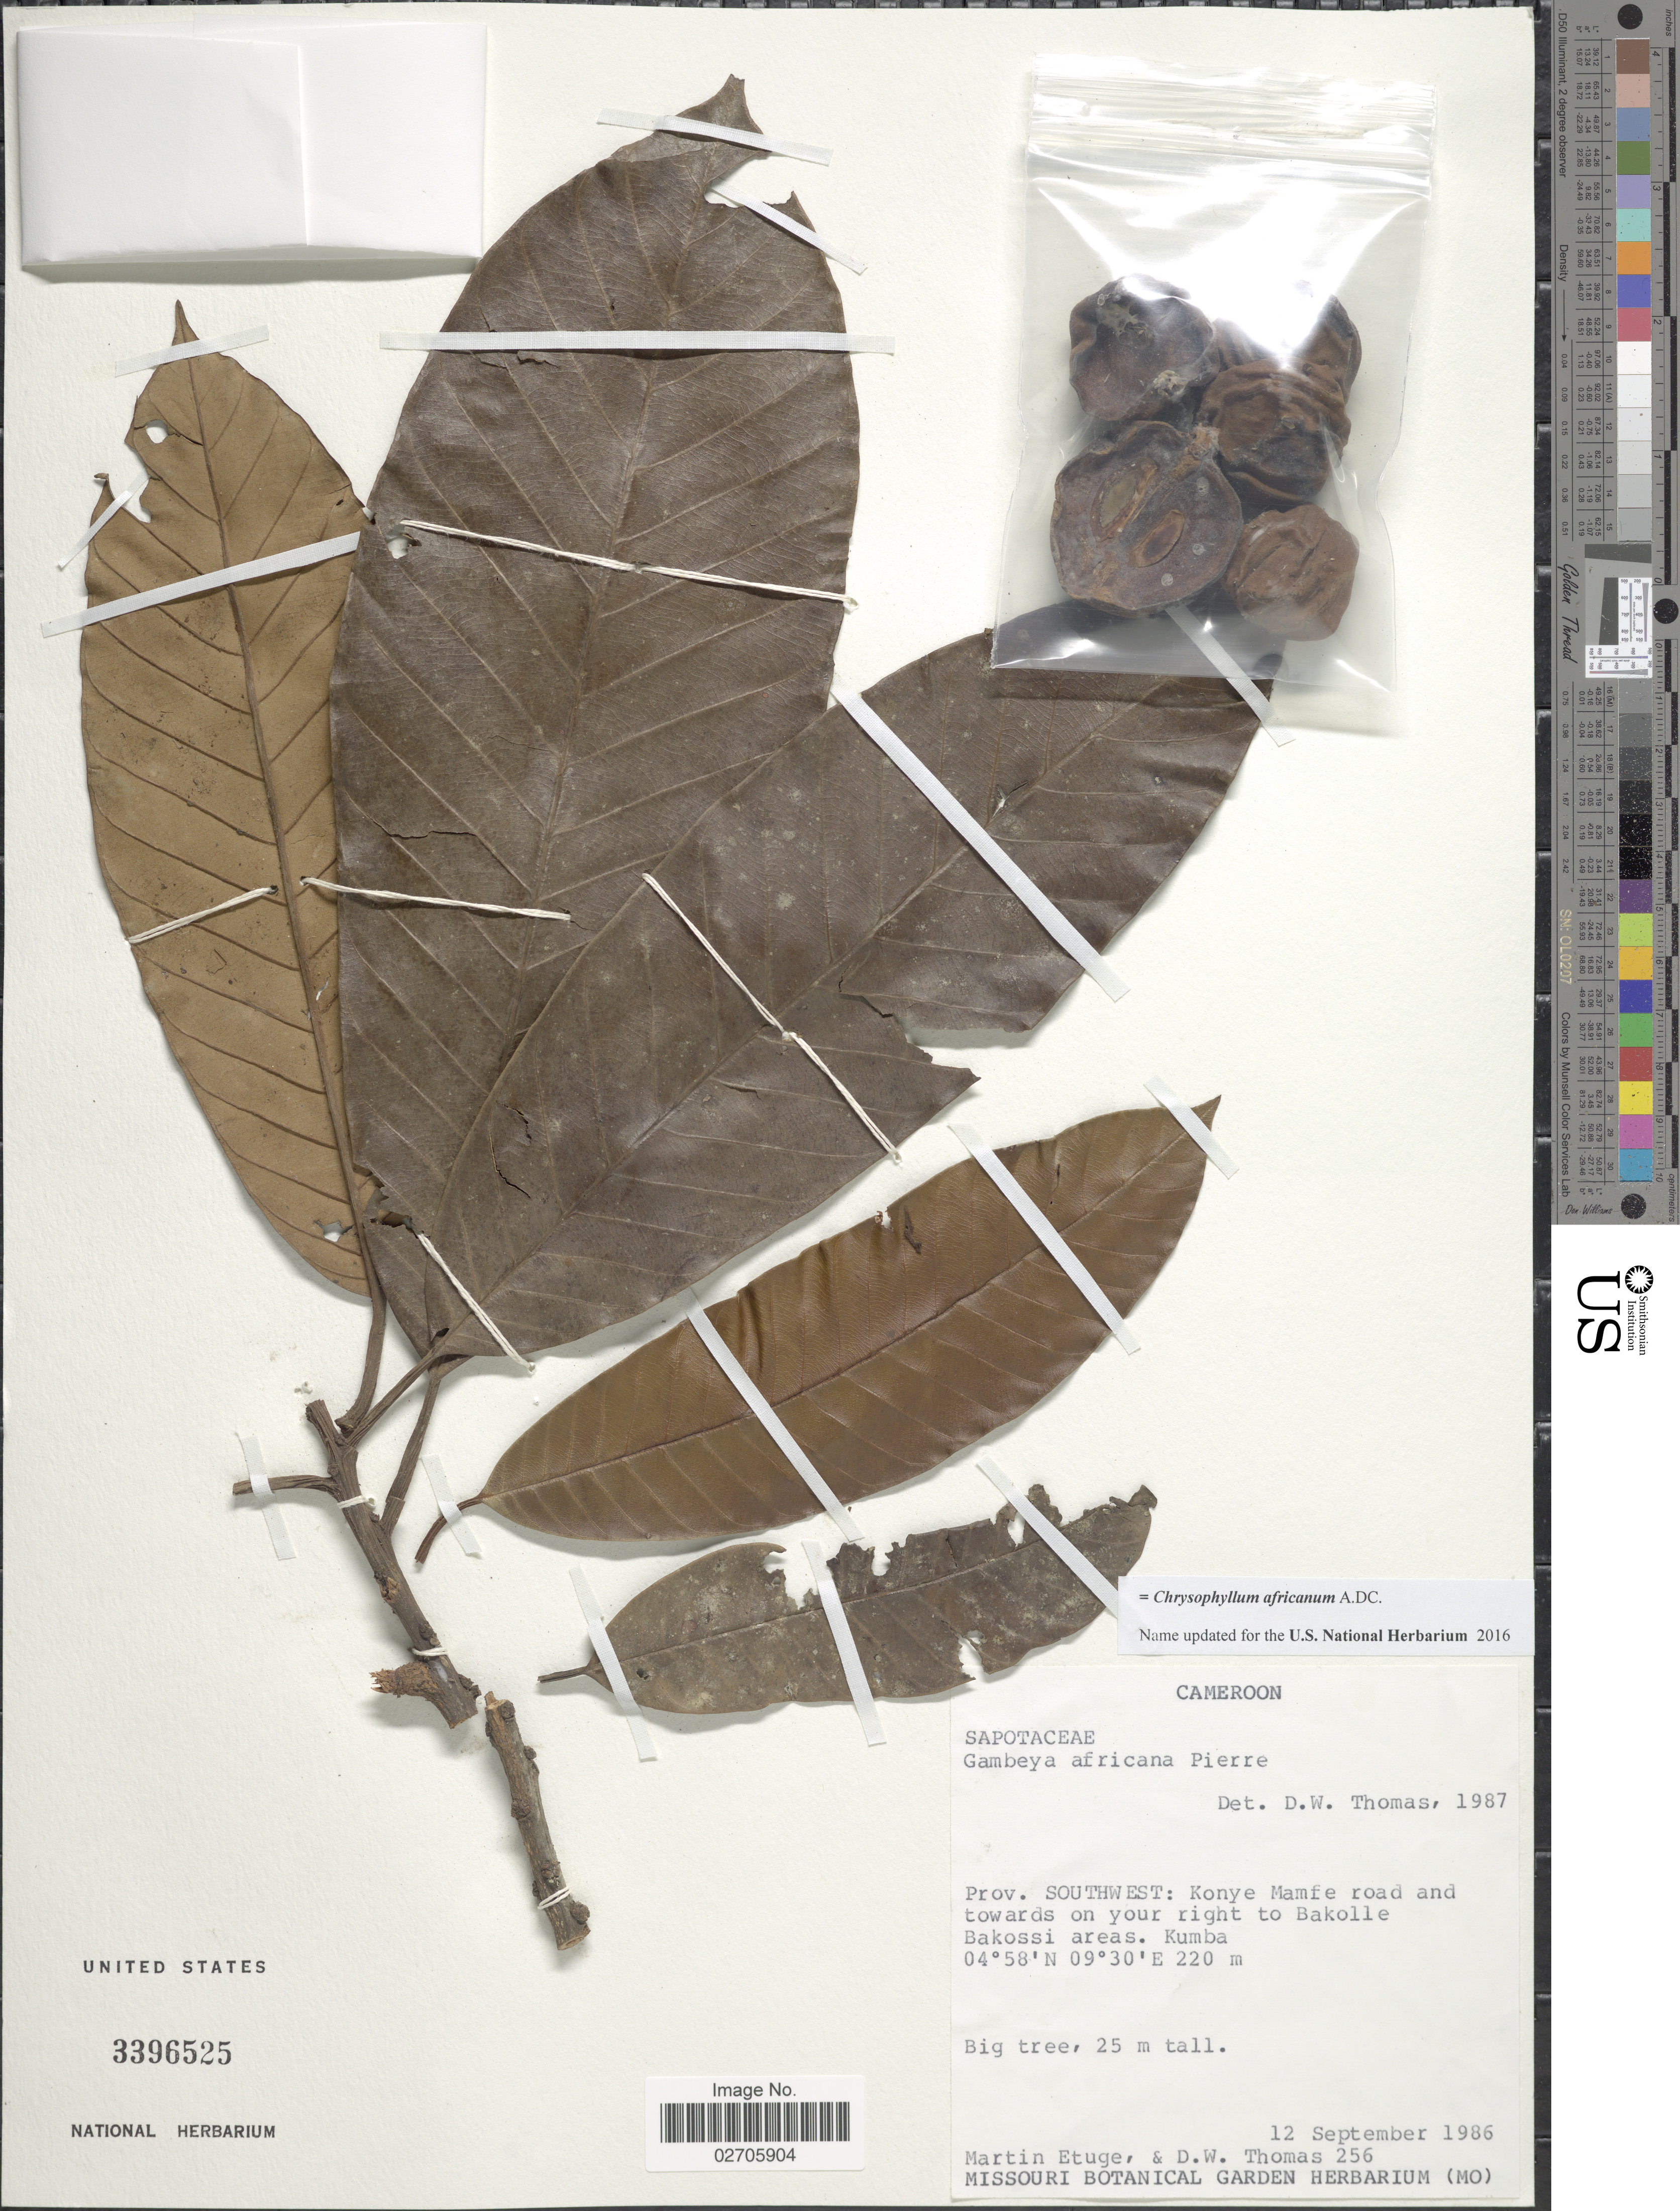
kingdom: Plantae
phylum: Tracheophyta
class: Magnoliopsida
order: Ericales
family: Sapotaceae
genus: Chrysophyllum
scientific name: Chrysophyllum africanum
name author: A. DC.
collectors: M. Etuge & D. W. Thomas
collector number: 256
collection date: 1986-09-12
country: Cameroon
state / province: Sud-Ouest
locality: Prov. Southwest: Konye Mamfe road and towards on your right to Bakolle Bakossi areas. Kumba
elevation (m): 220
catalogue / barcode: US 3396525